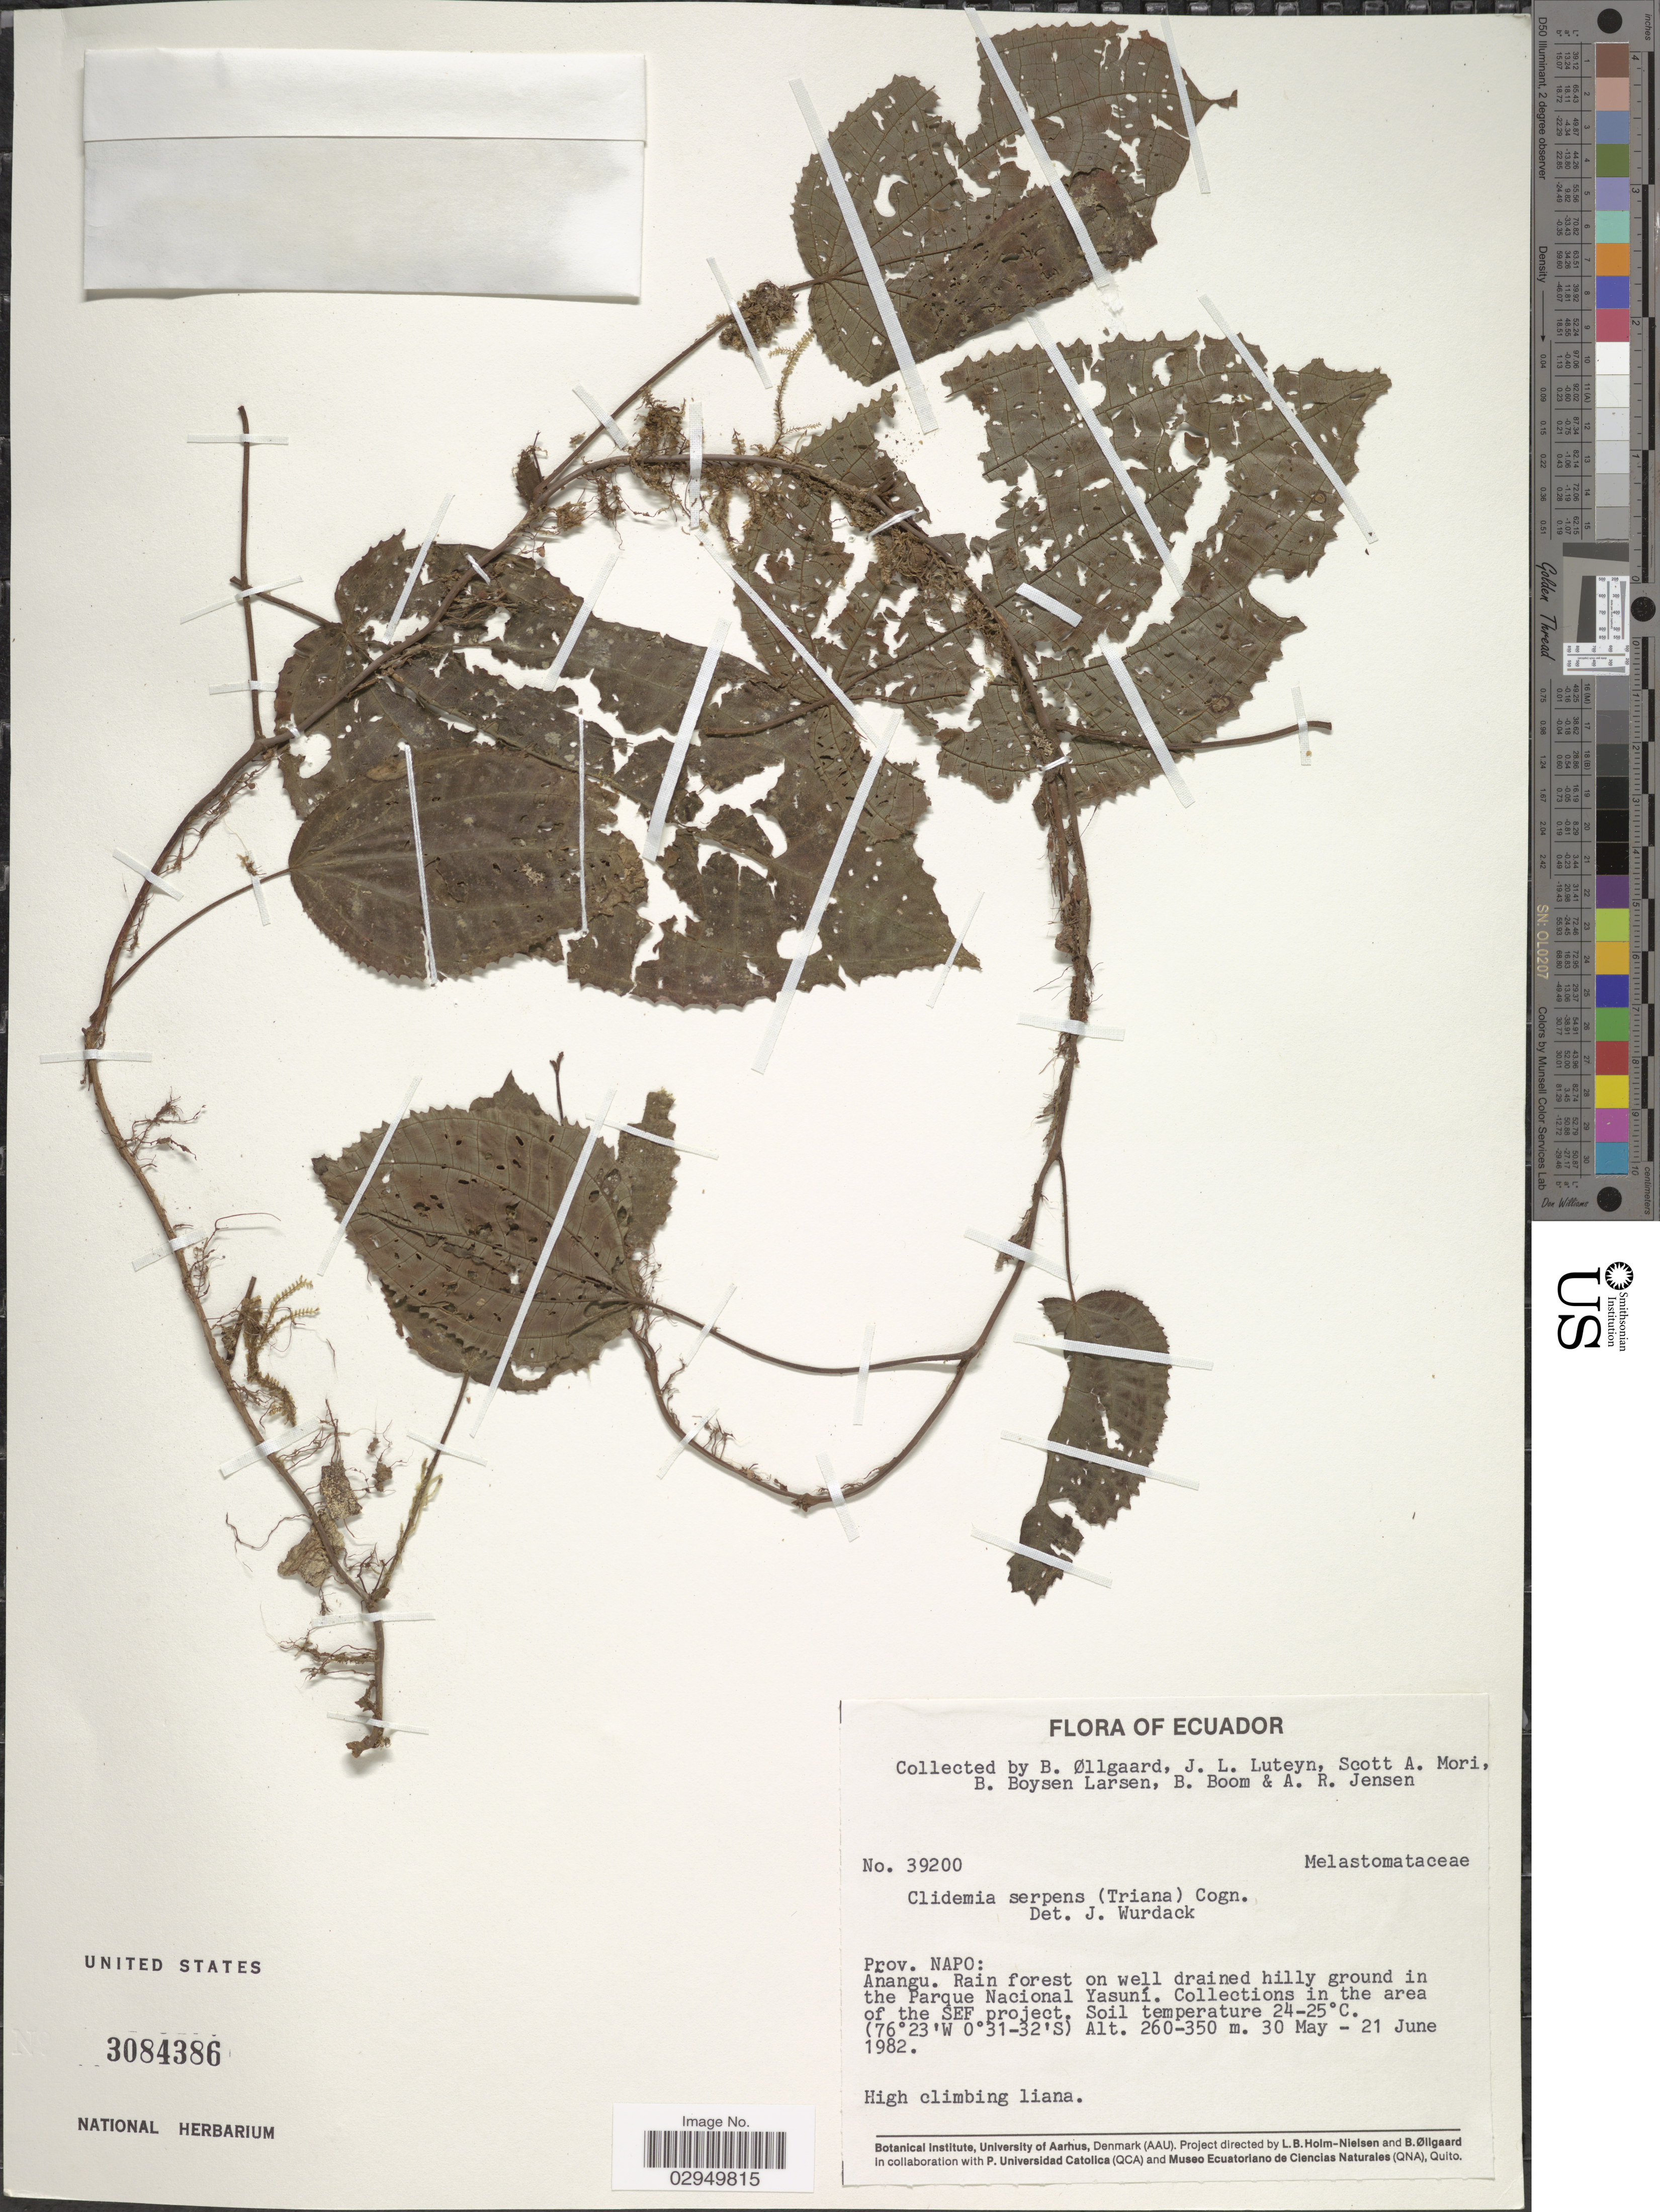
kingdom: Plantae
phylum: Tracheophyta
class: Magnoliopsida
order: Myrtales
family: Melastomataceae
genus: Clidemia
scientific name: Clidemia serpens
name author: (Triana) Cogn.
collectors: B. Øllgaard, J. Luteyn, S. Mori, B. Boysen Larsen & et al.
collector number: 39200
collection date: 1982-05-30/1982-06-21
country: Ecuador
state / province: Napo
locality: Anangu. Ground in the Parque Nacional Yasuní. In the area of the SEF project.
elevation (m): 260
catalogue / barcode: US 3084386